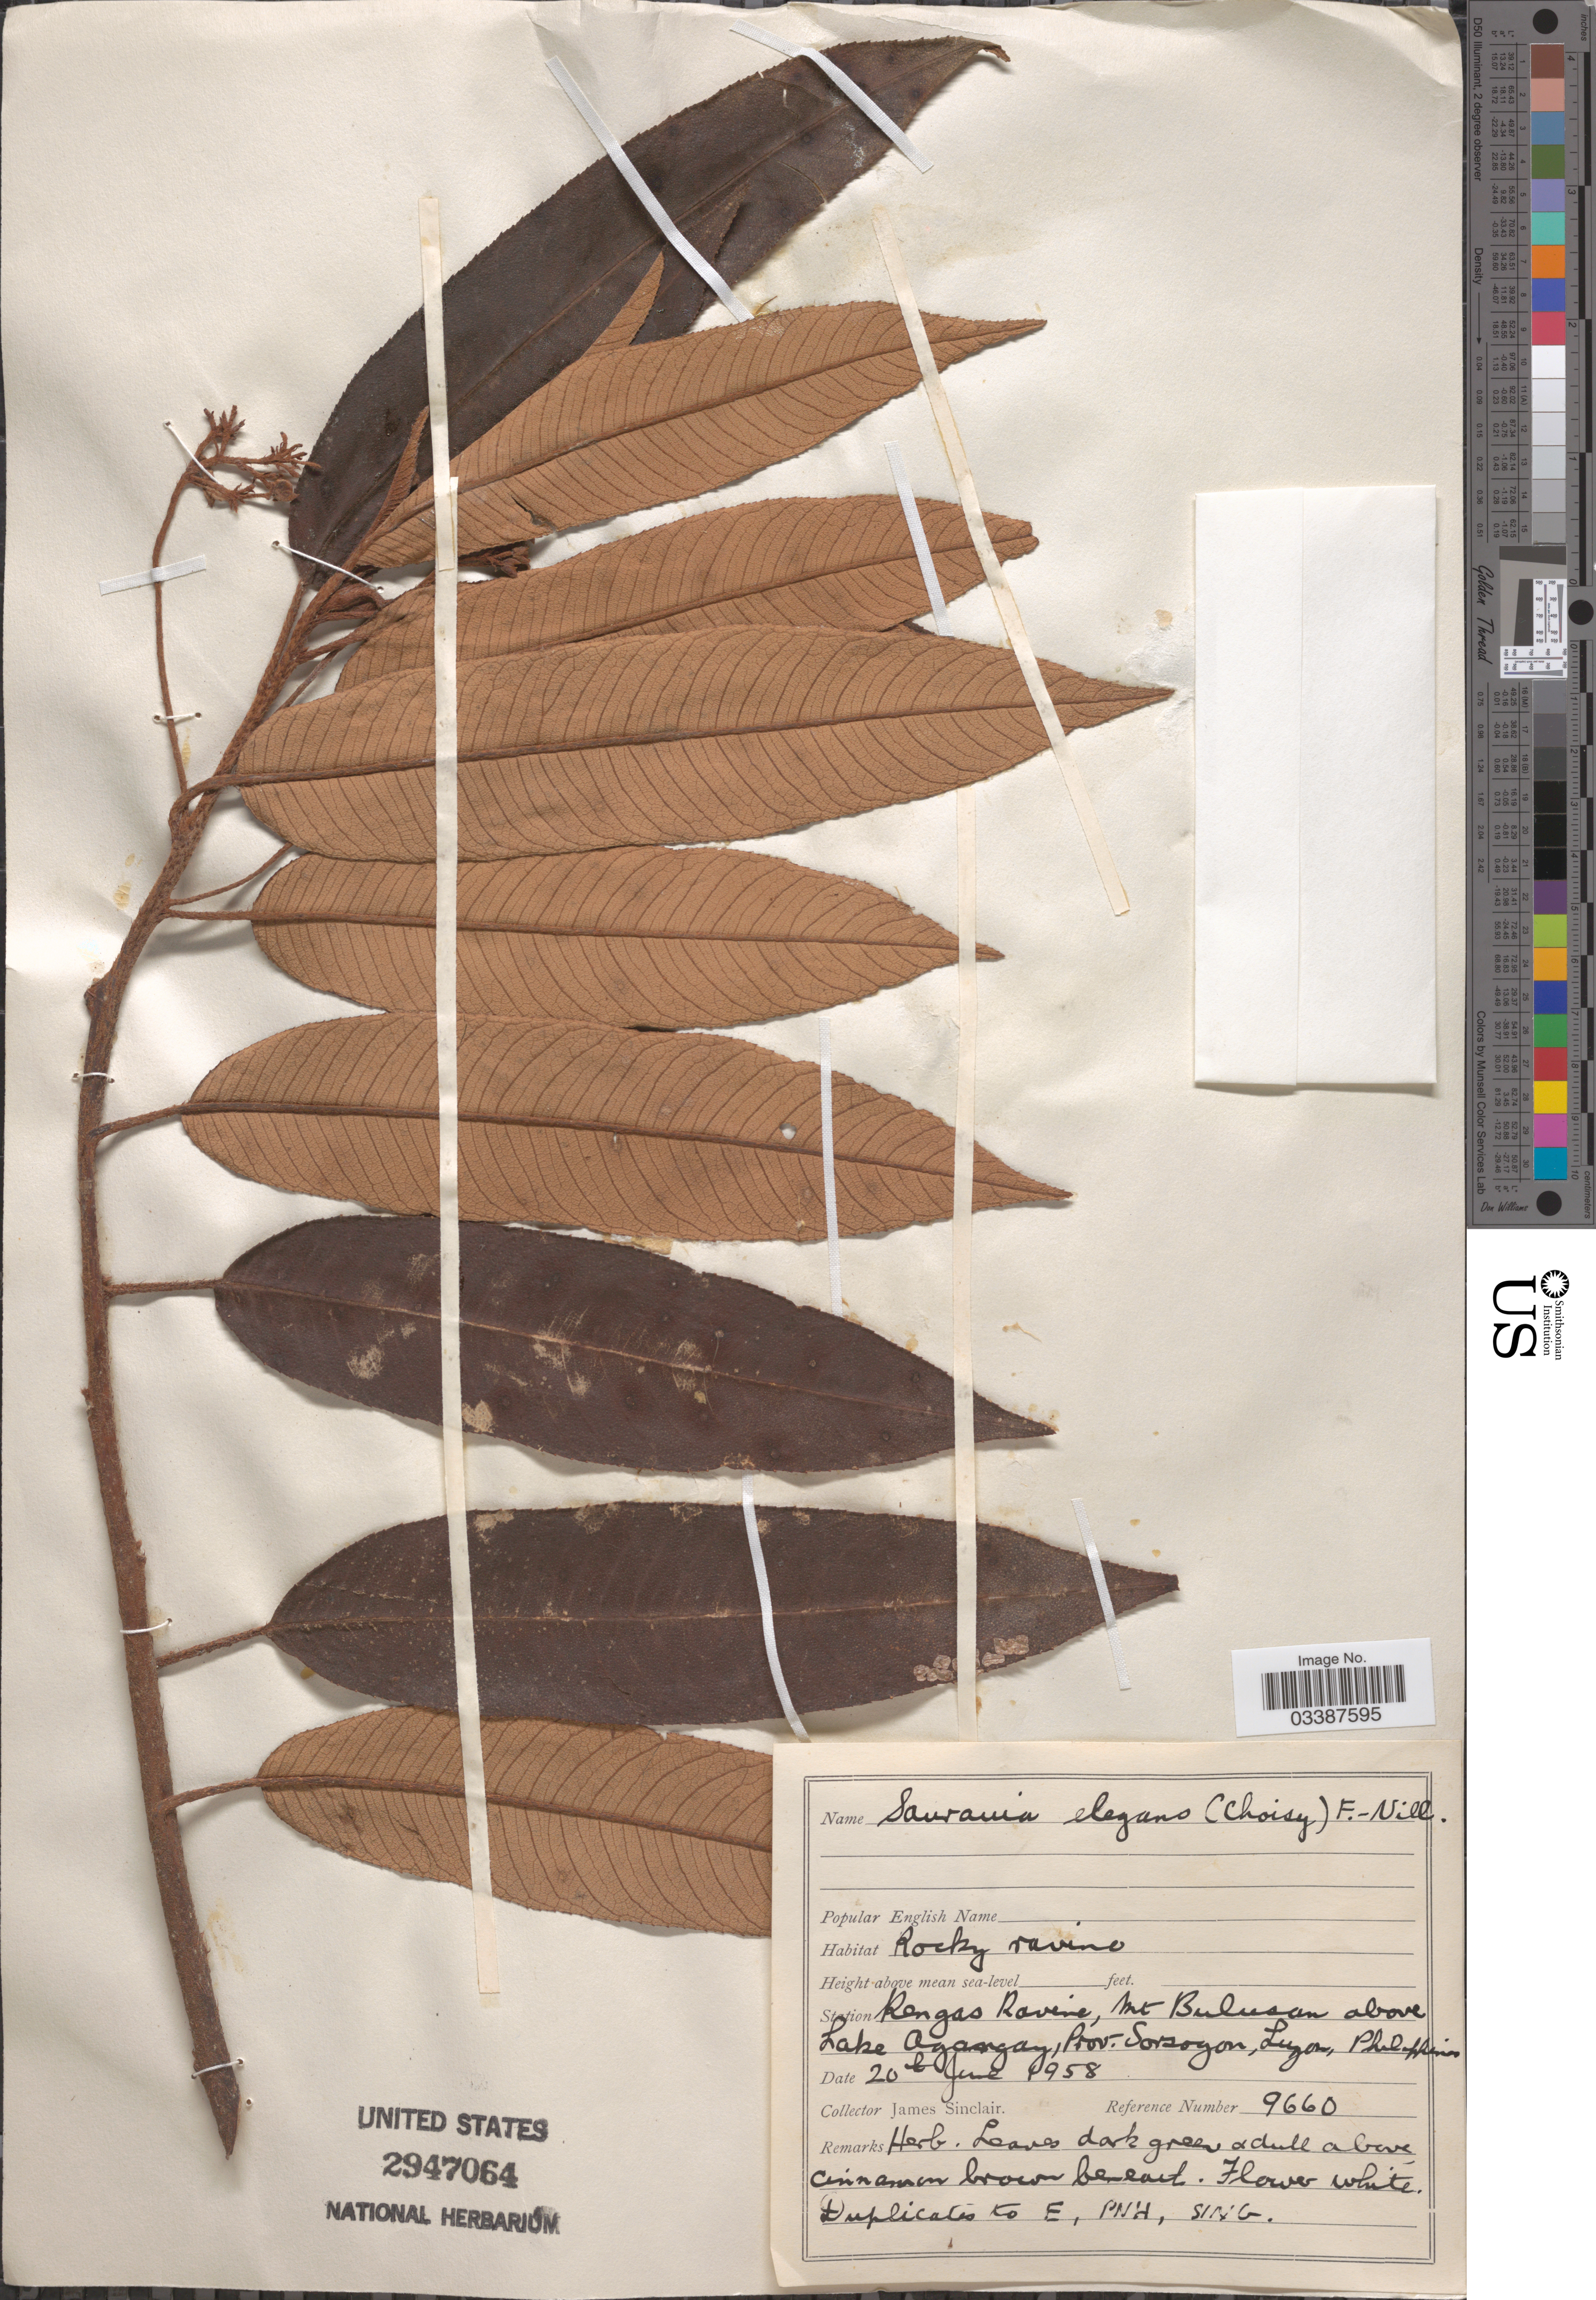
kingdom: Plantae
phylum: Tracheophyta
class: Magnoliopsida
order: Ericales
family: Actinidiaceae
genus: Saurauia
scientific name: Saurauia elegans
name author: Fern.-Vill.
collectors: J. Sinclair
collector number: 9660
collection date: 1958-06-20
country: Philippines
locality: Station Rengas Ravine, Mt Bulusan above Lake Agangay, Prov. Sorsogon, Luzon.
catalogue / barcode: US 2947064